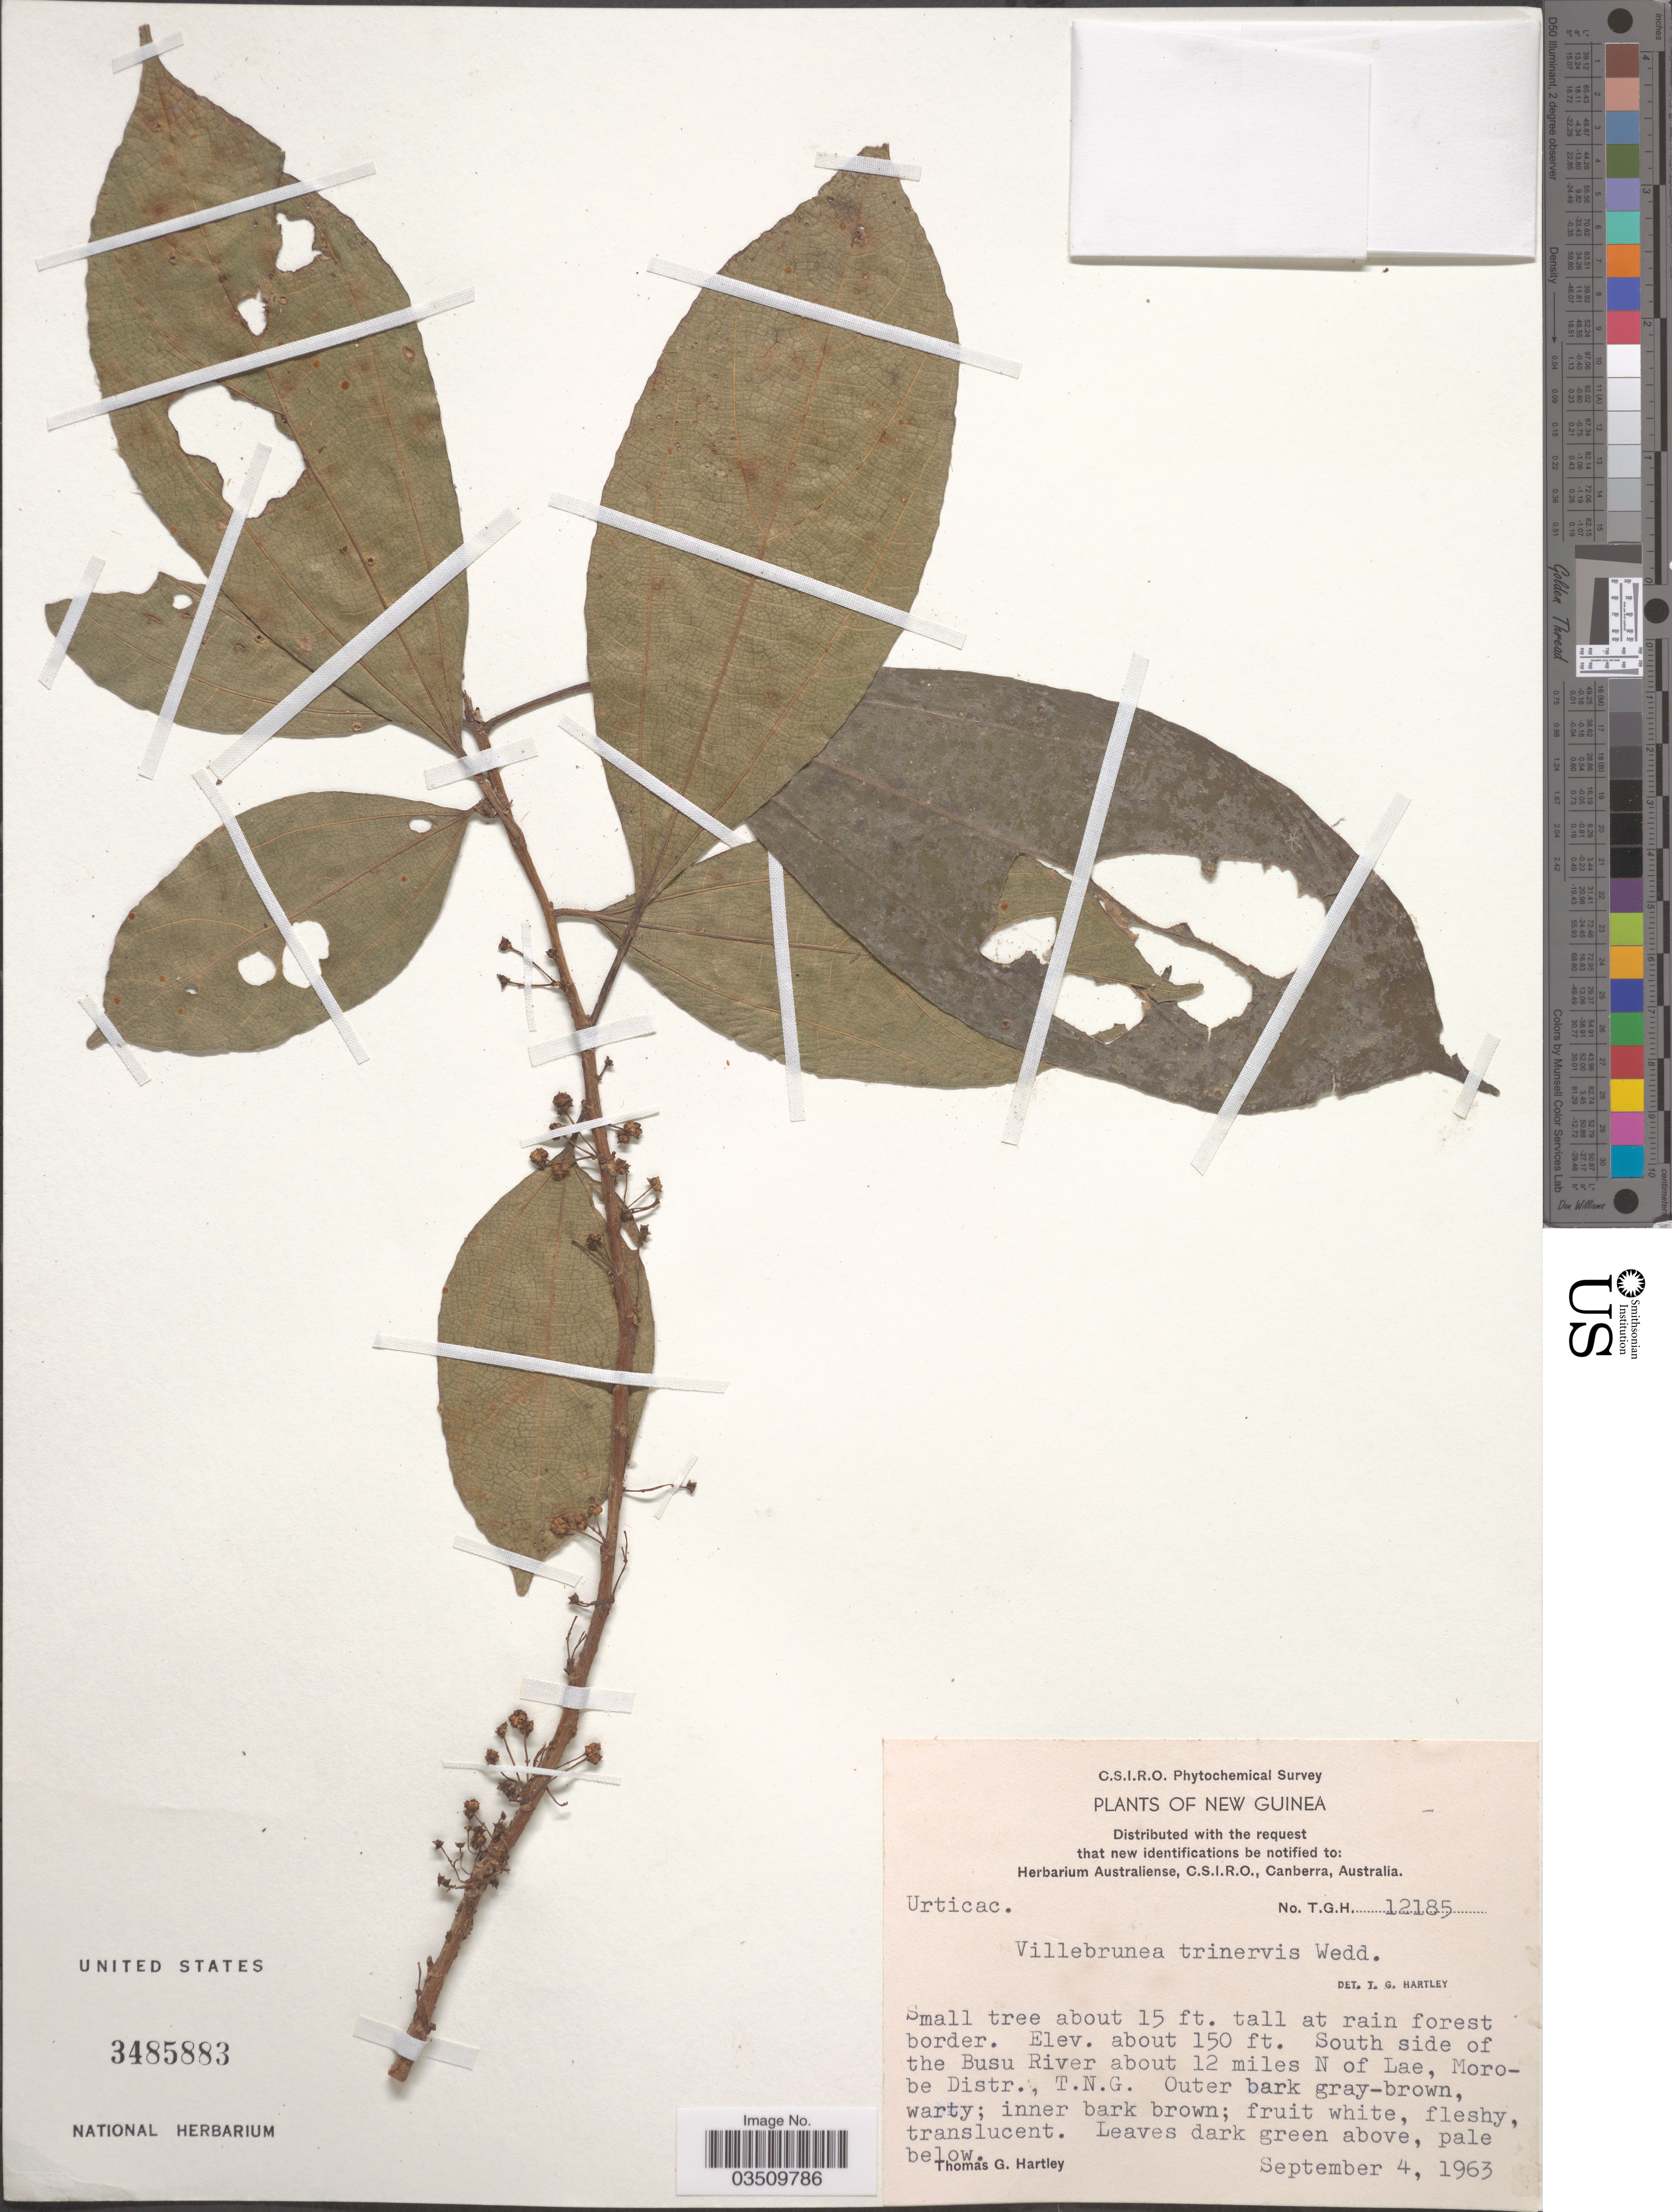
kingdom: Plantae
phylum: Tracheophyta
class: Magnoliopsida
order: Rosales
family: Urticaceae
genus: Oreocnide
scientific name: Oreocnide trinervis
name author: (Wedd.) Miq.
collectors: T. G. Hartley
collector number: TGH12185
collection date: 1963-09-04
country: Papua New Guinea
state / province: Morobe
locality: New Guinea. South side of the Busu River about 12 miles N of Lae, Morobe Distr., T.N.G.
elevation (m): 46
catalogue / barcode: US 3485883